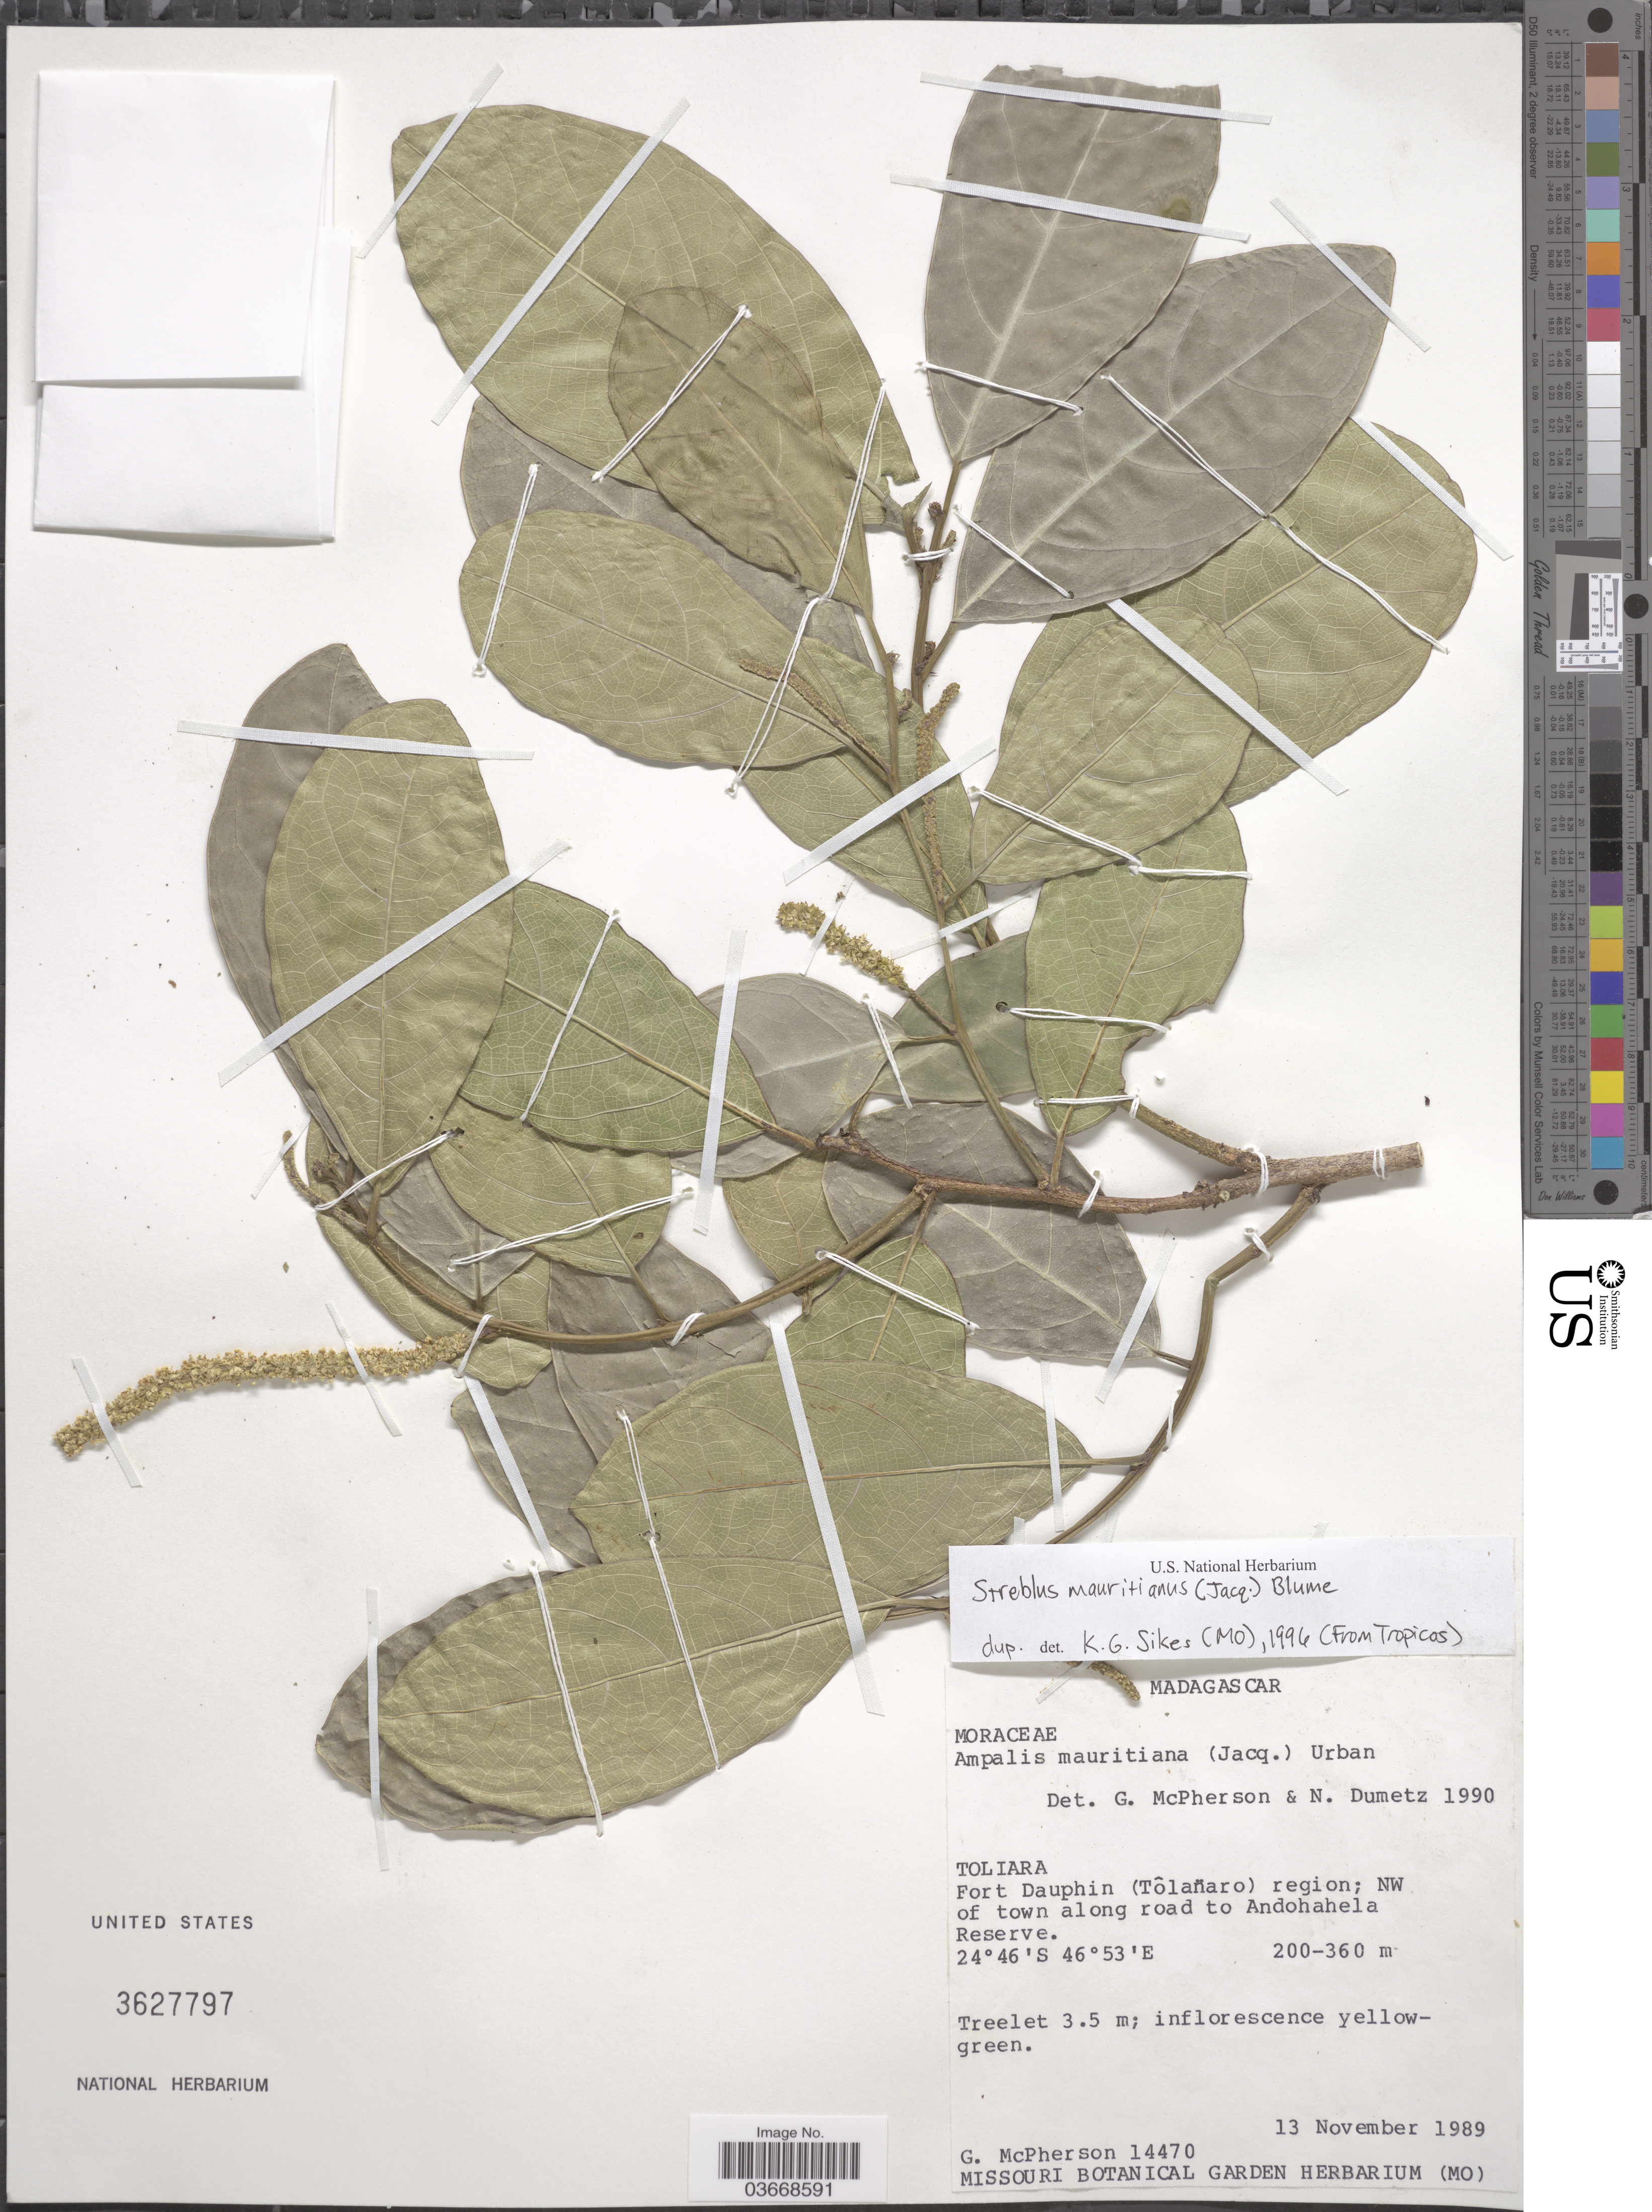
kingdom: Plantae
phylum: Tracheophyta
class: Magnoliopsida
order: Rosales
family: Moraceae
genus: Ampalis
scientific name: Ampalis mauritiana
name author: (Jacq.) Urb.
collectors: G. McPherson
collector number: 14470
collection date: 1989-11-13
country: Madagascar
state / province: Anosy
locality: Fort Dauphin (Tôlanaro) region; NW of town along Andohahela Reserve.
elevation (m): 200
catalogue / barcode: US 3627797